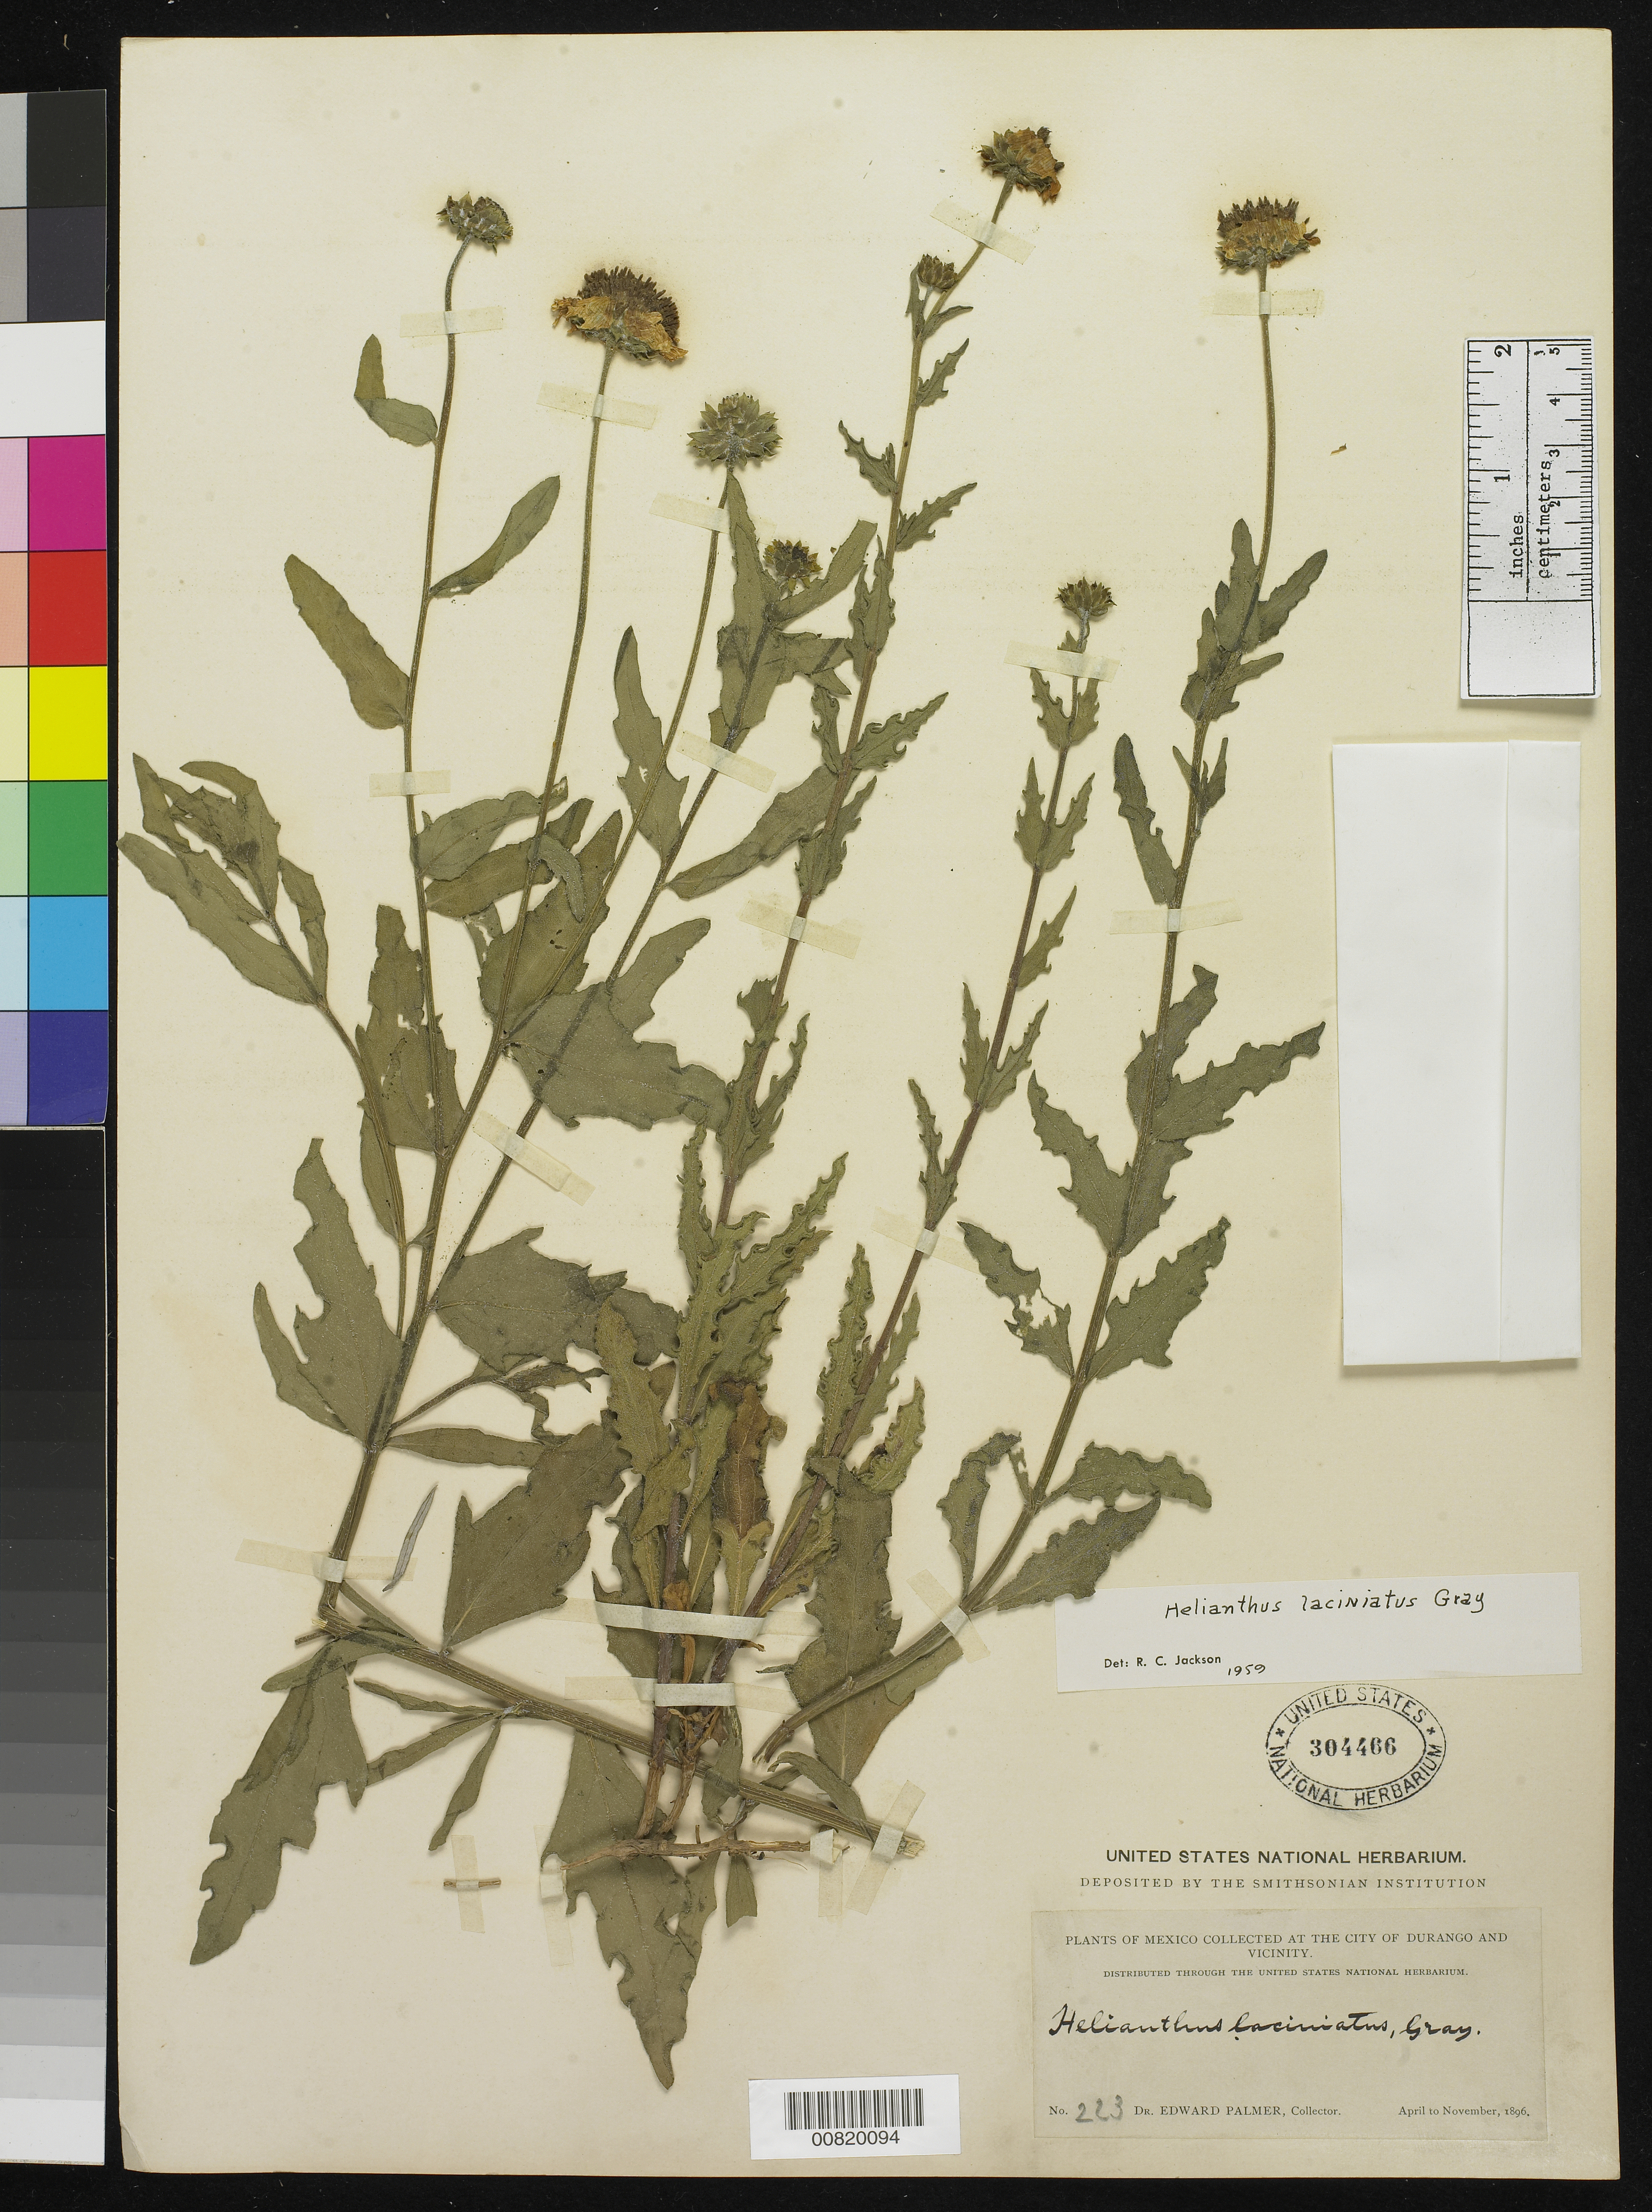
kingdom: Plantae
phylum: Tracheophyta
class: Magnoliopsida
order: Asterales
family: Asteraceae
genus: Helianthus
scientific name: Helianthus laciniatus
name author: A. Gray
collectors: E. Palmer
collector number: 223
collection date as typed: Apr 1896 to -- Nov 1896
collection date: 1896-04/1896-11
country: Mexico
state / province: Durango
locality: City of Durango and vicinity.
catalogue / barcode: US 304466